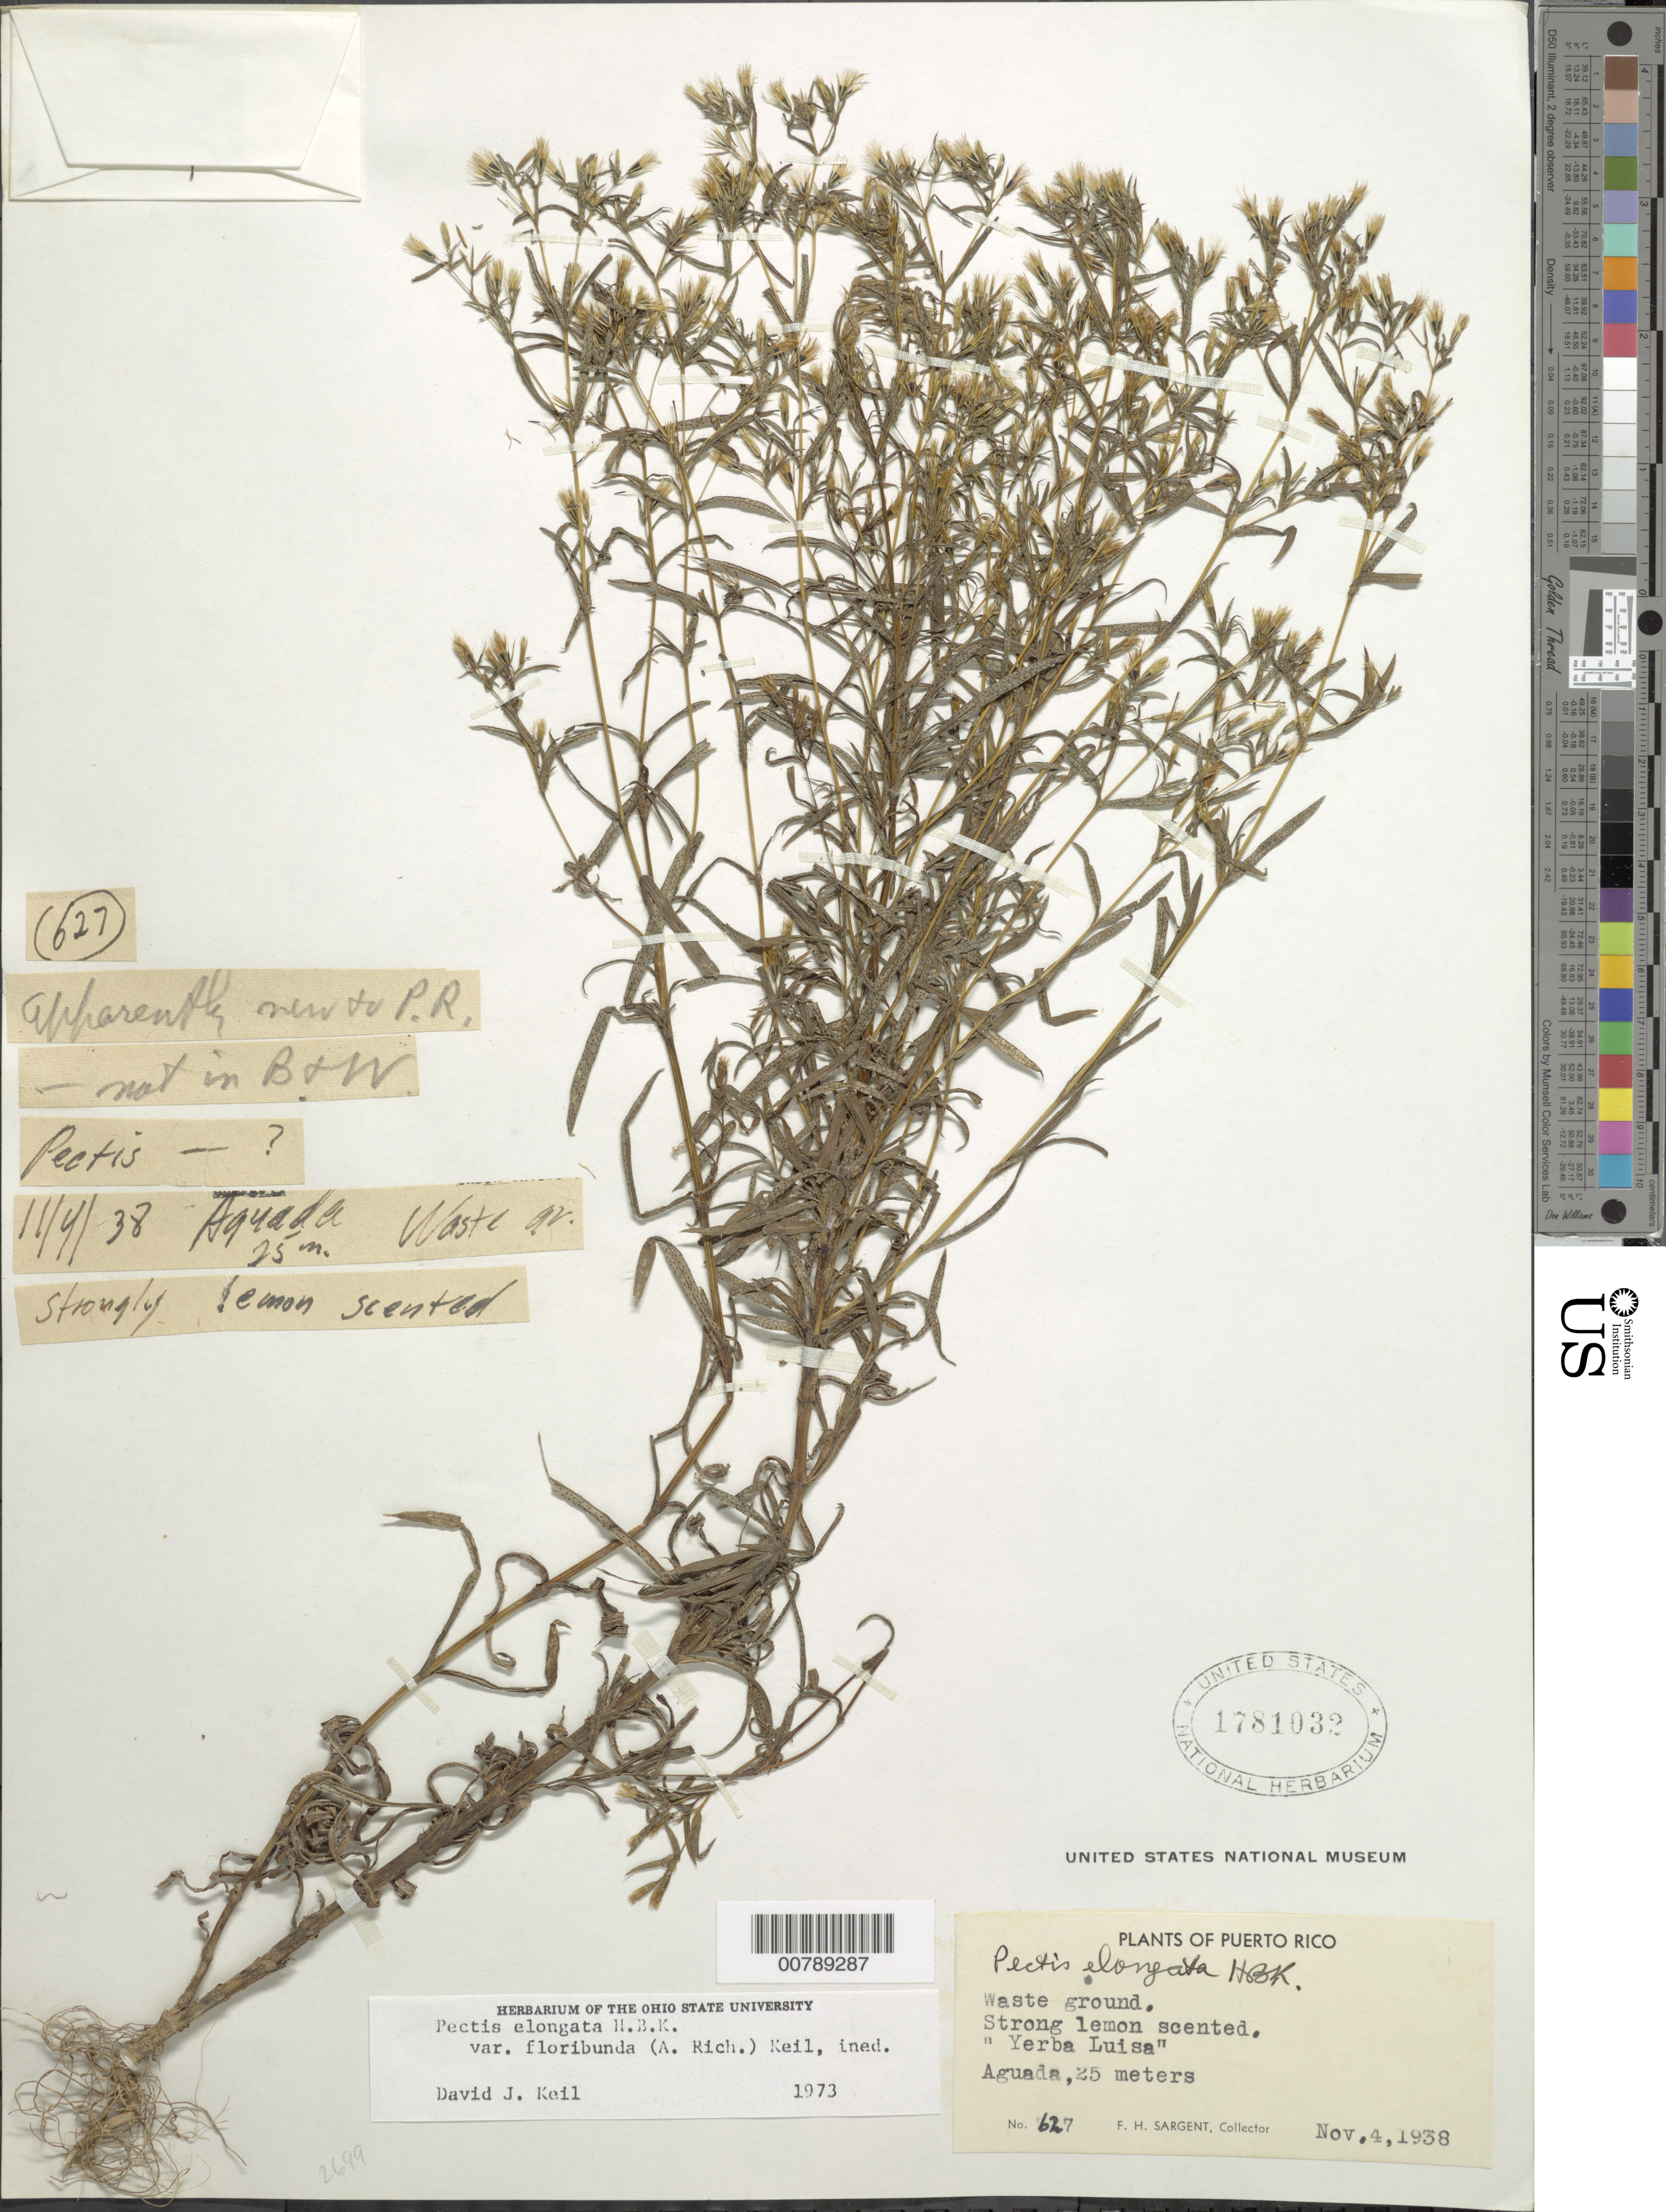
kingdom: Plantae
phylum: Tracheophyta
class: Magnoliopsida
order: Asterales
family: Asteraceae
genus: Pectis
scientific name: Pectis elongata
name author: Kunth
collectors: F. H. Sargent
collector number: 627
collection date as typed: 04 Nov 1938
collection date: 1938-11-04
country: Puerto Rico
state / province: Aguada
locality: Aguada, waste ground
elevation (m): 25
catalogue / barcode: US 1781032